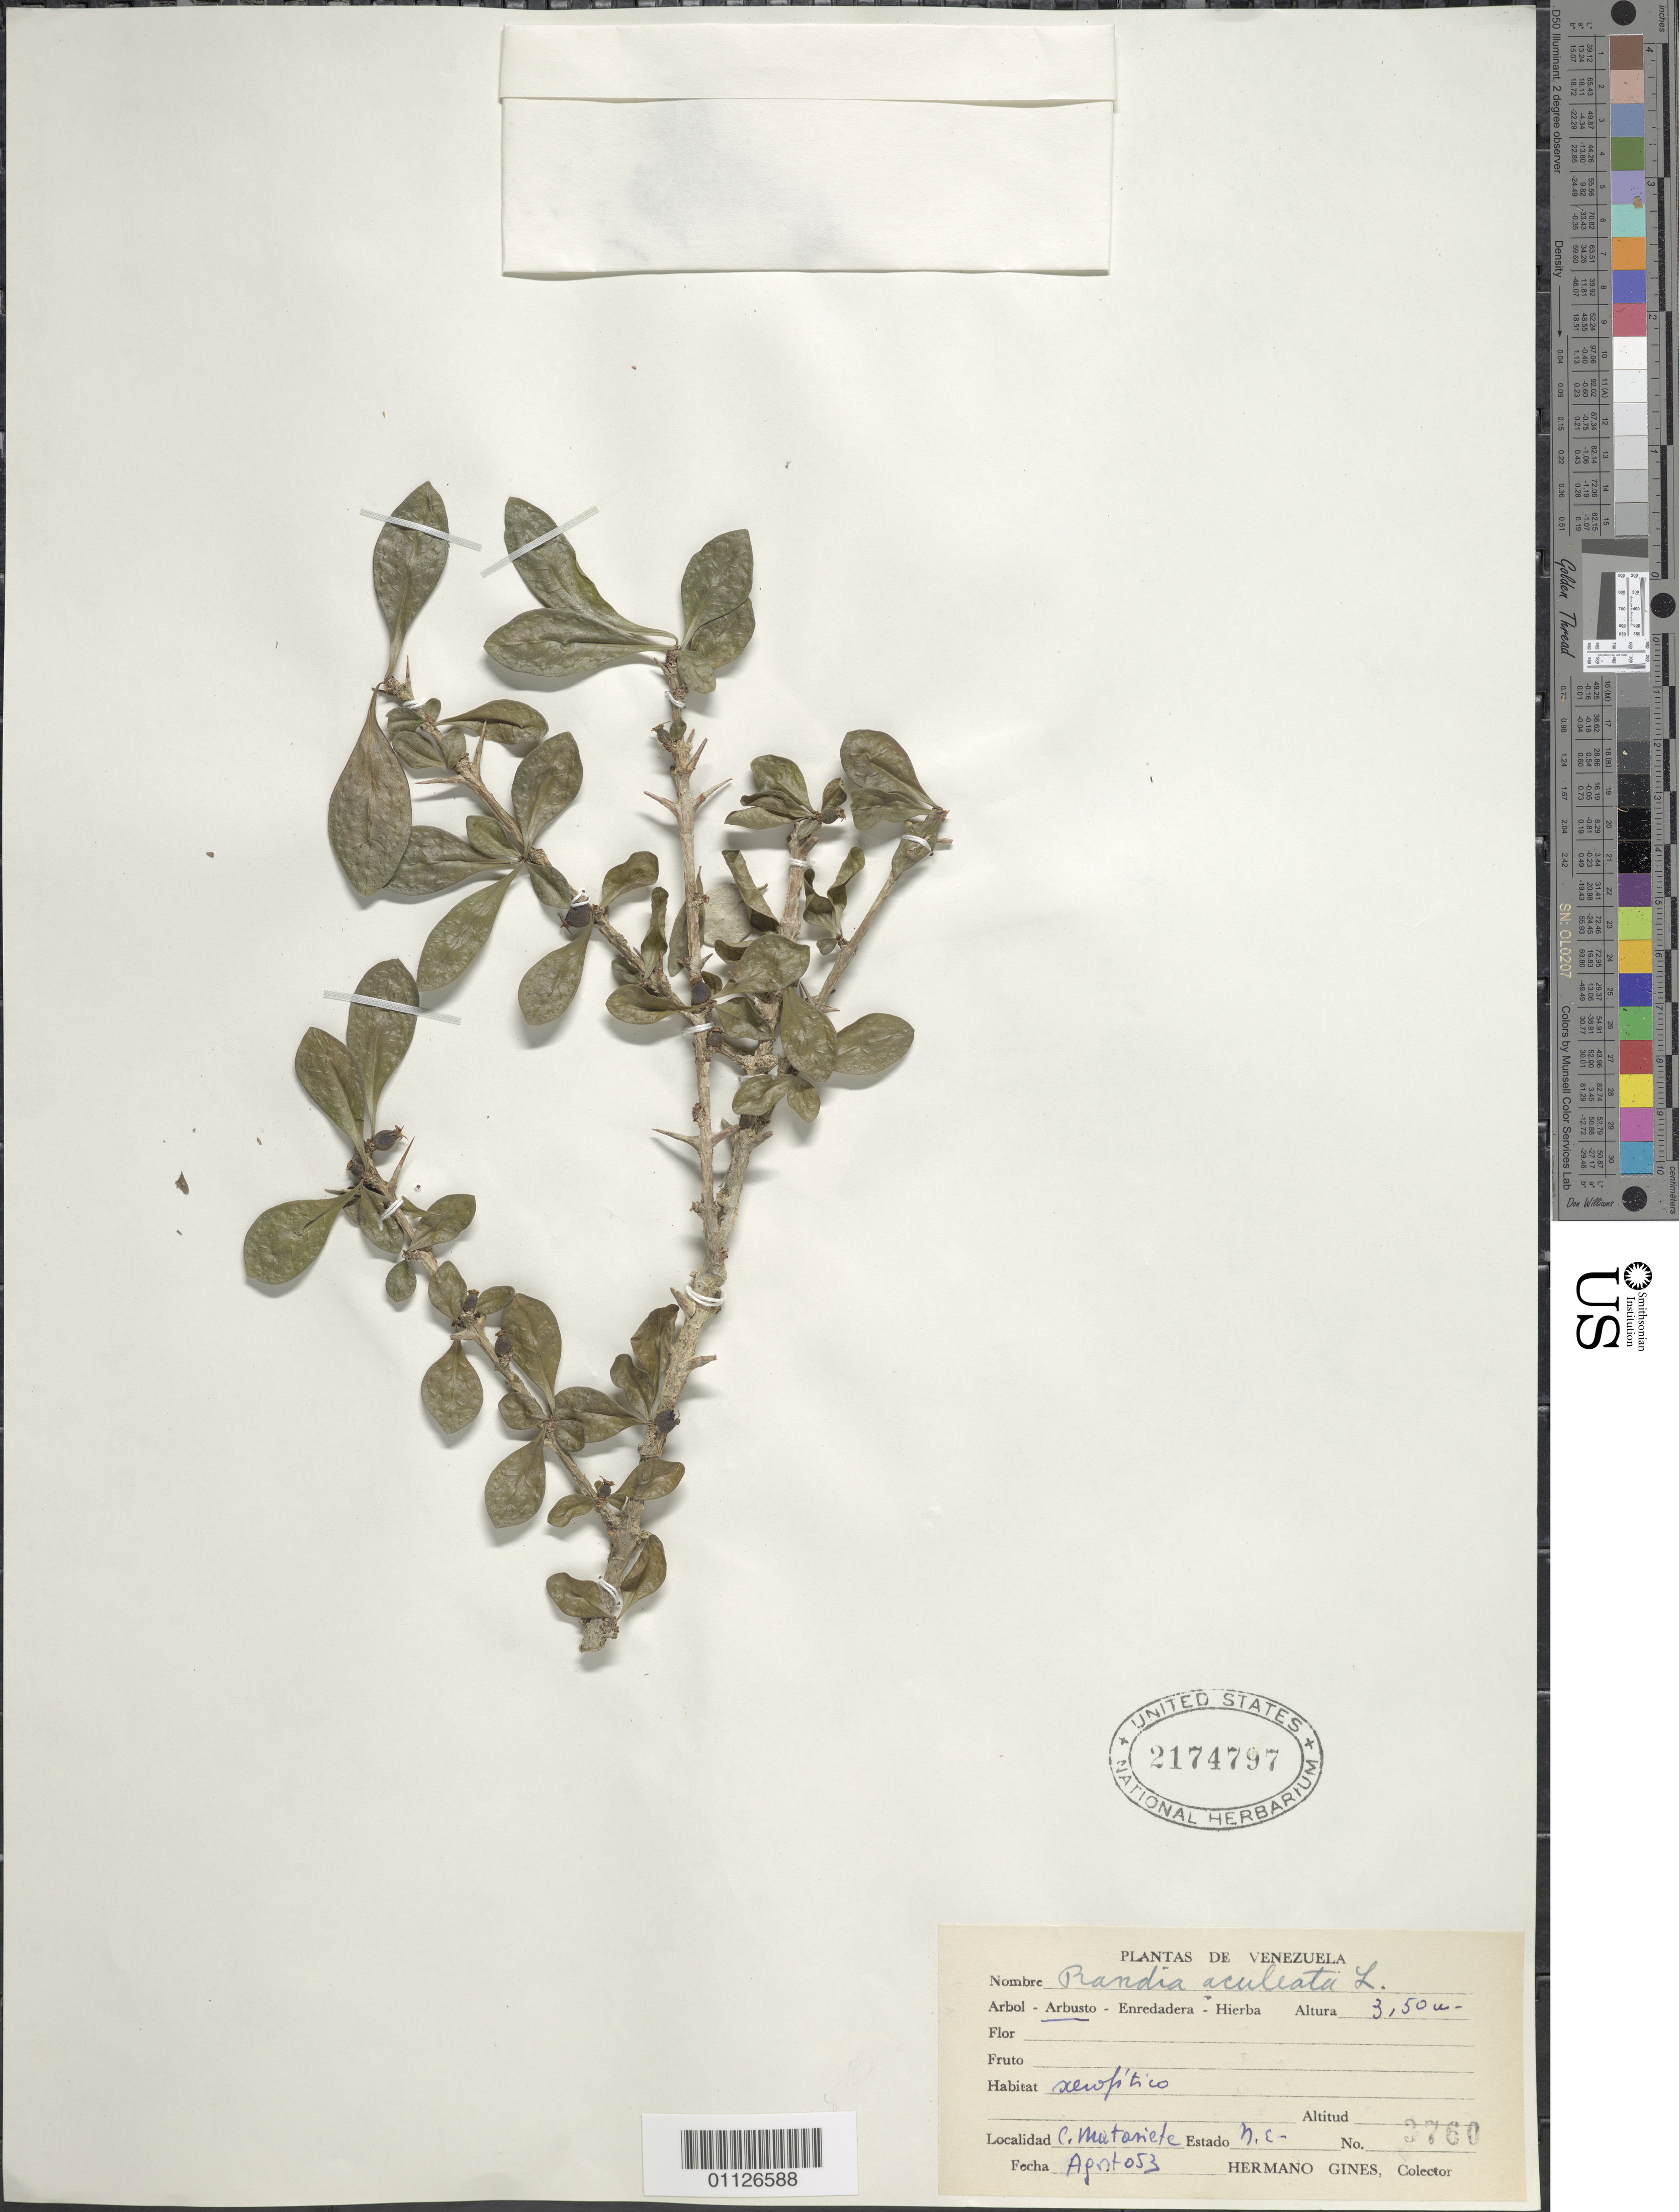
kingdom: Plantae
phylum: Tracheophyta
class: Magnoliopsida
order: Gentianales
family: Rubiaceae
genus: Randia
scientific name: Randia aculeata f. mitis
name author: (L.) Steyerm.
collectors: Bro. Gines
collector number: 3760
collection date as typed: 01 Aug 1953 to 31 Aug 1953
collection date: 1953-08-01/1953-08-31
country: Venezuela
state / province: Nueva Esparta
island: Margarita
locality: Cerro Mataisete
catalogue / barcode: US 2174797